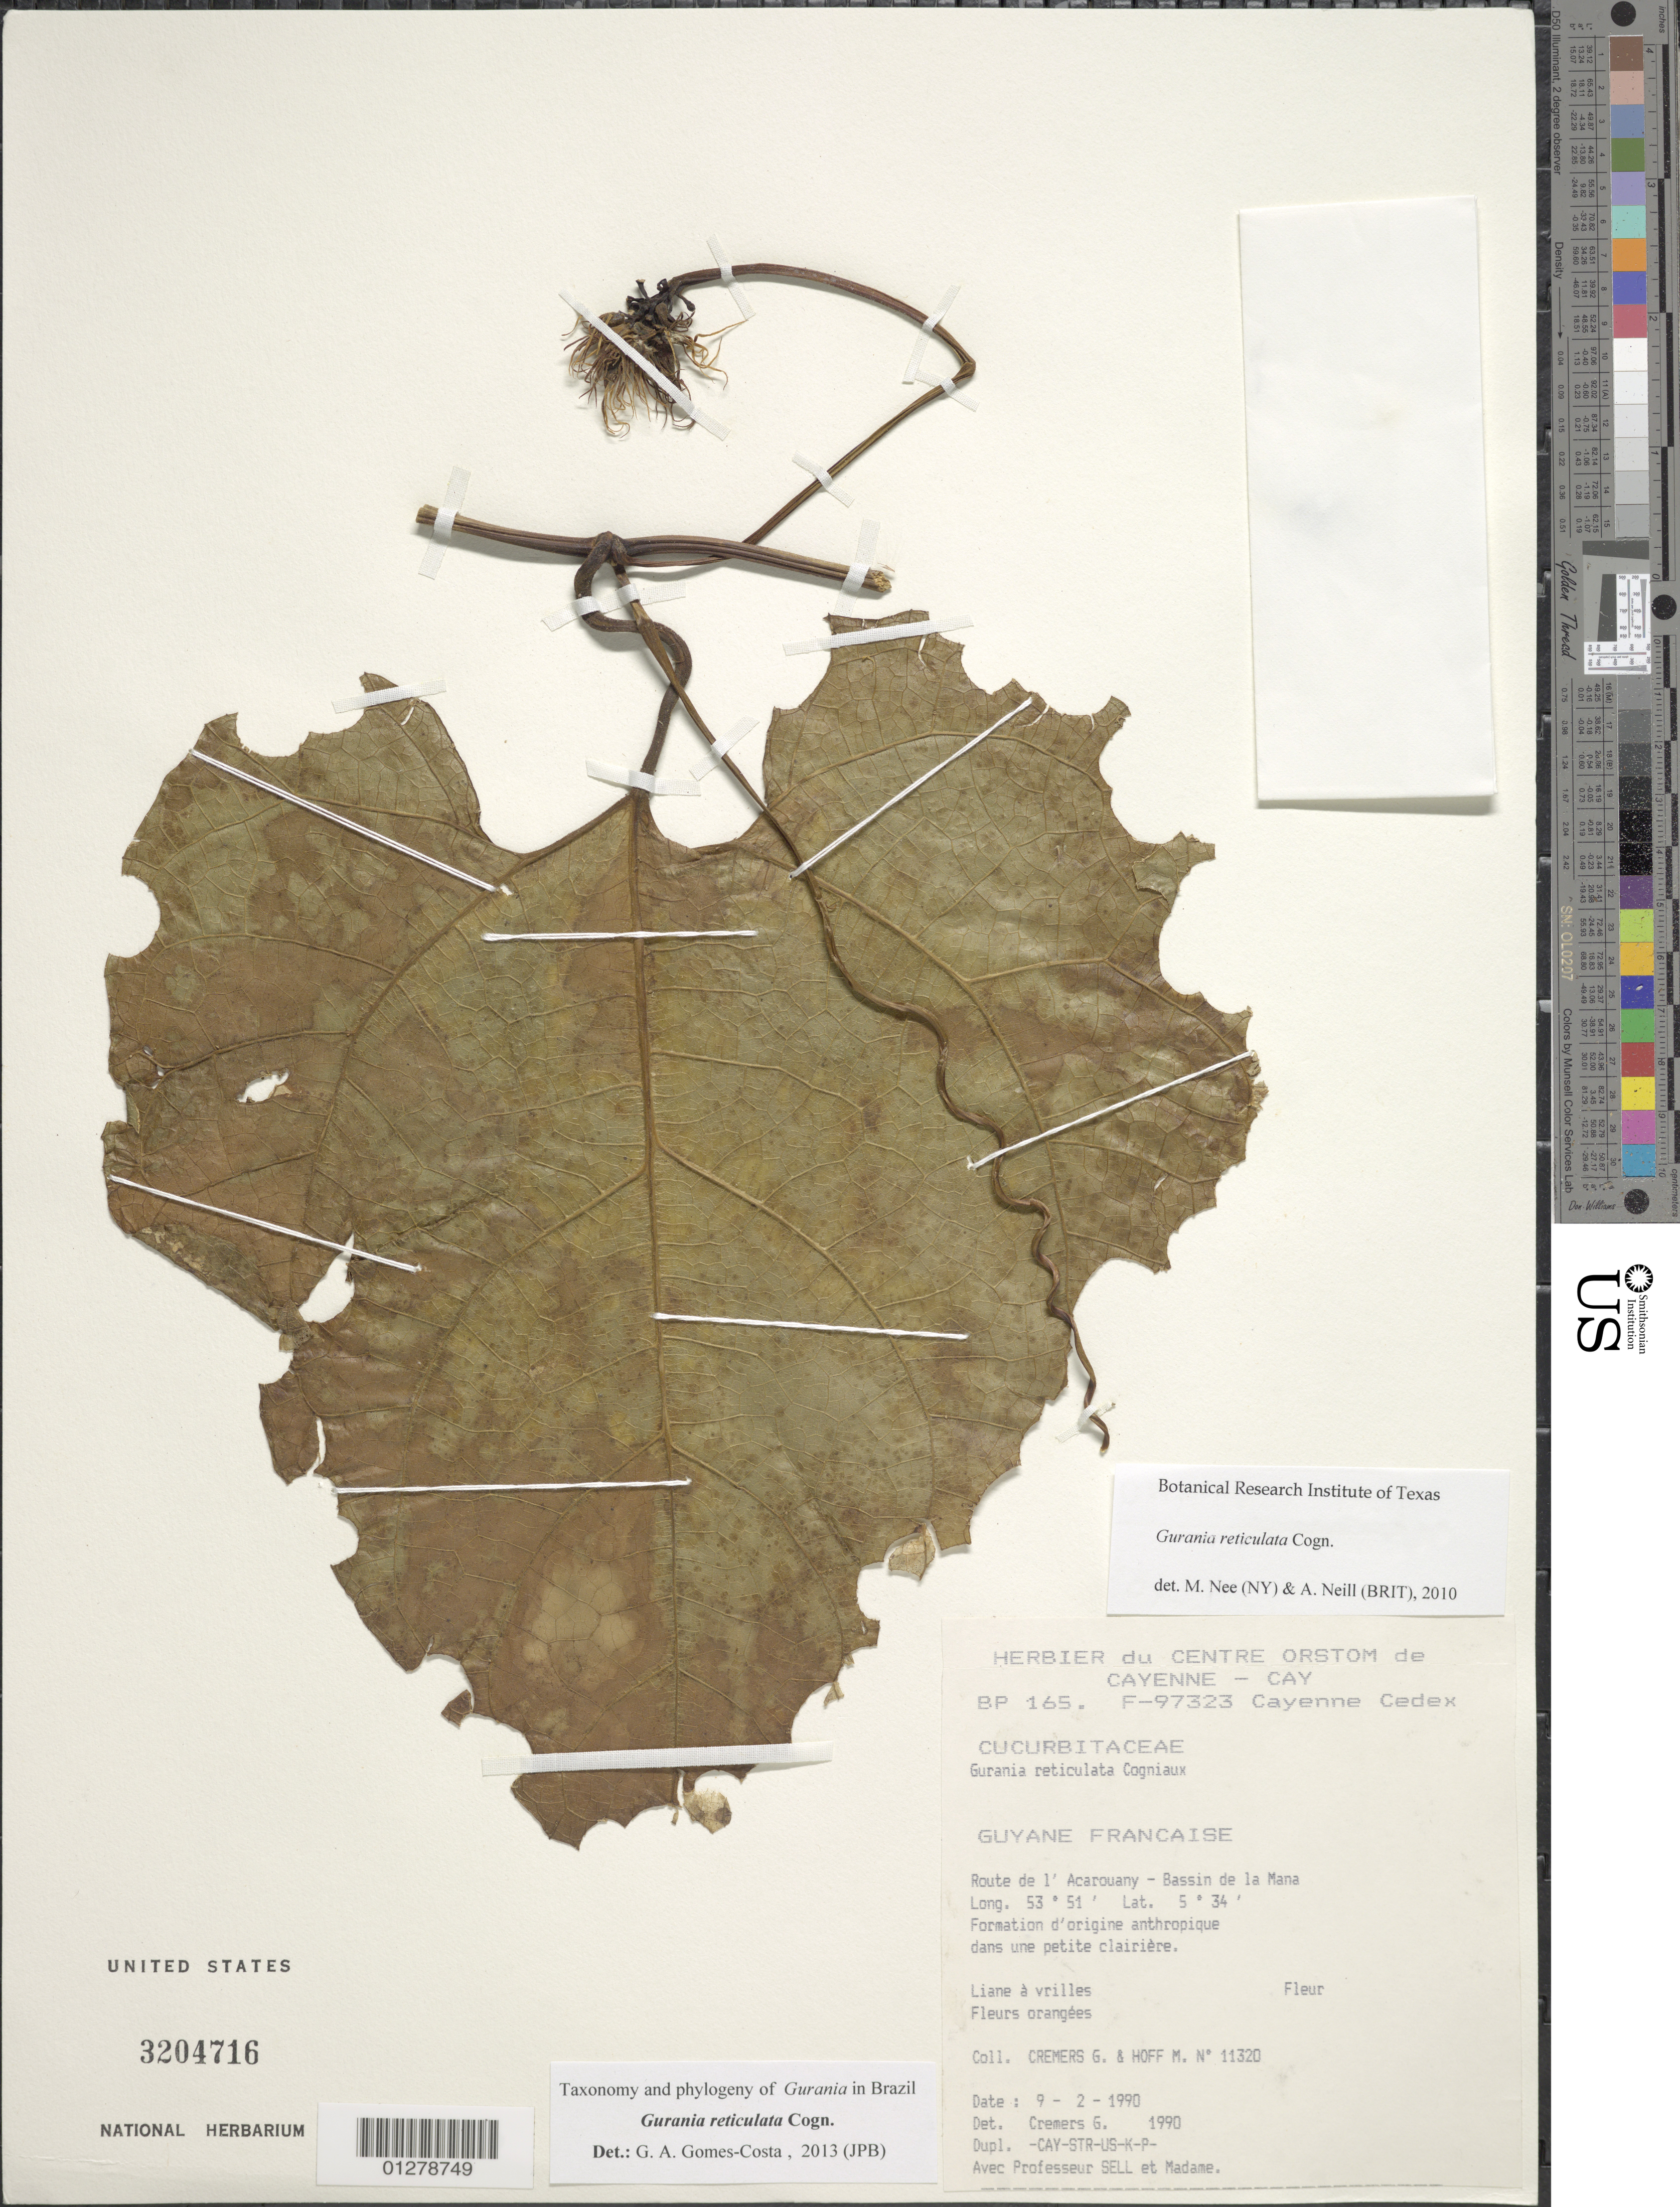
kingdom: Plantae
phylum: Tracheophyta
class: Magnoliopsida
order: Cucurbitales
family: Cucurbitaceae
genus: Gurania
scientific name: Gurania reticulata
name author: Cogn.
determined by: Gomes-Costa, G. A.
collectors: G. Cremers & M. Hoff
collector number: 11320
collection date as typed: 09 Feb 1990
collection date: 1990-02-09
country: French Guiana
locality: Route de l'Acarouany, bassin de la Mana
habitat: formation d'origine anthropique dens une petite clairiere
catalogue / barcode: US 3204716